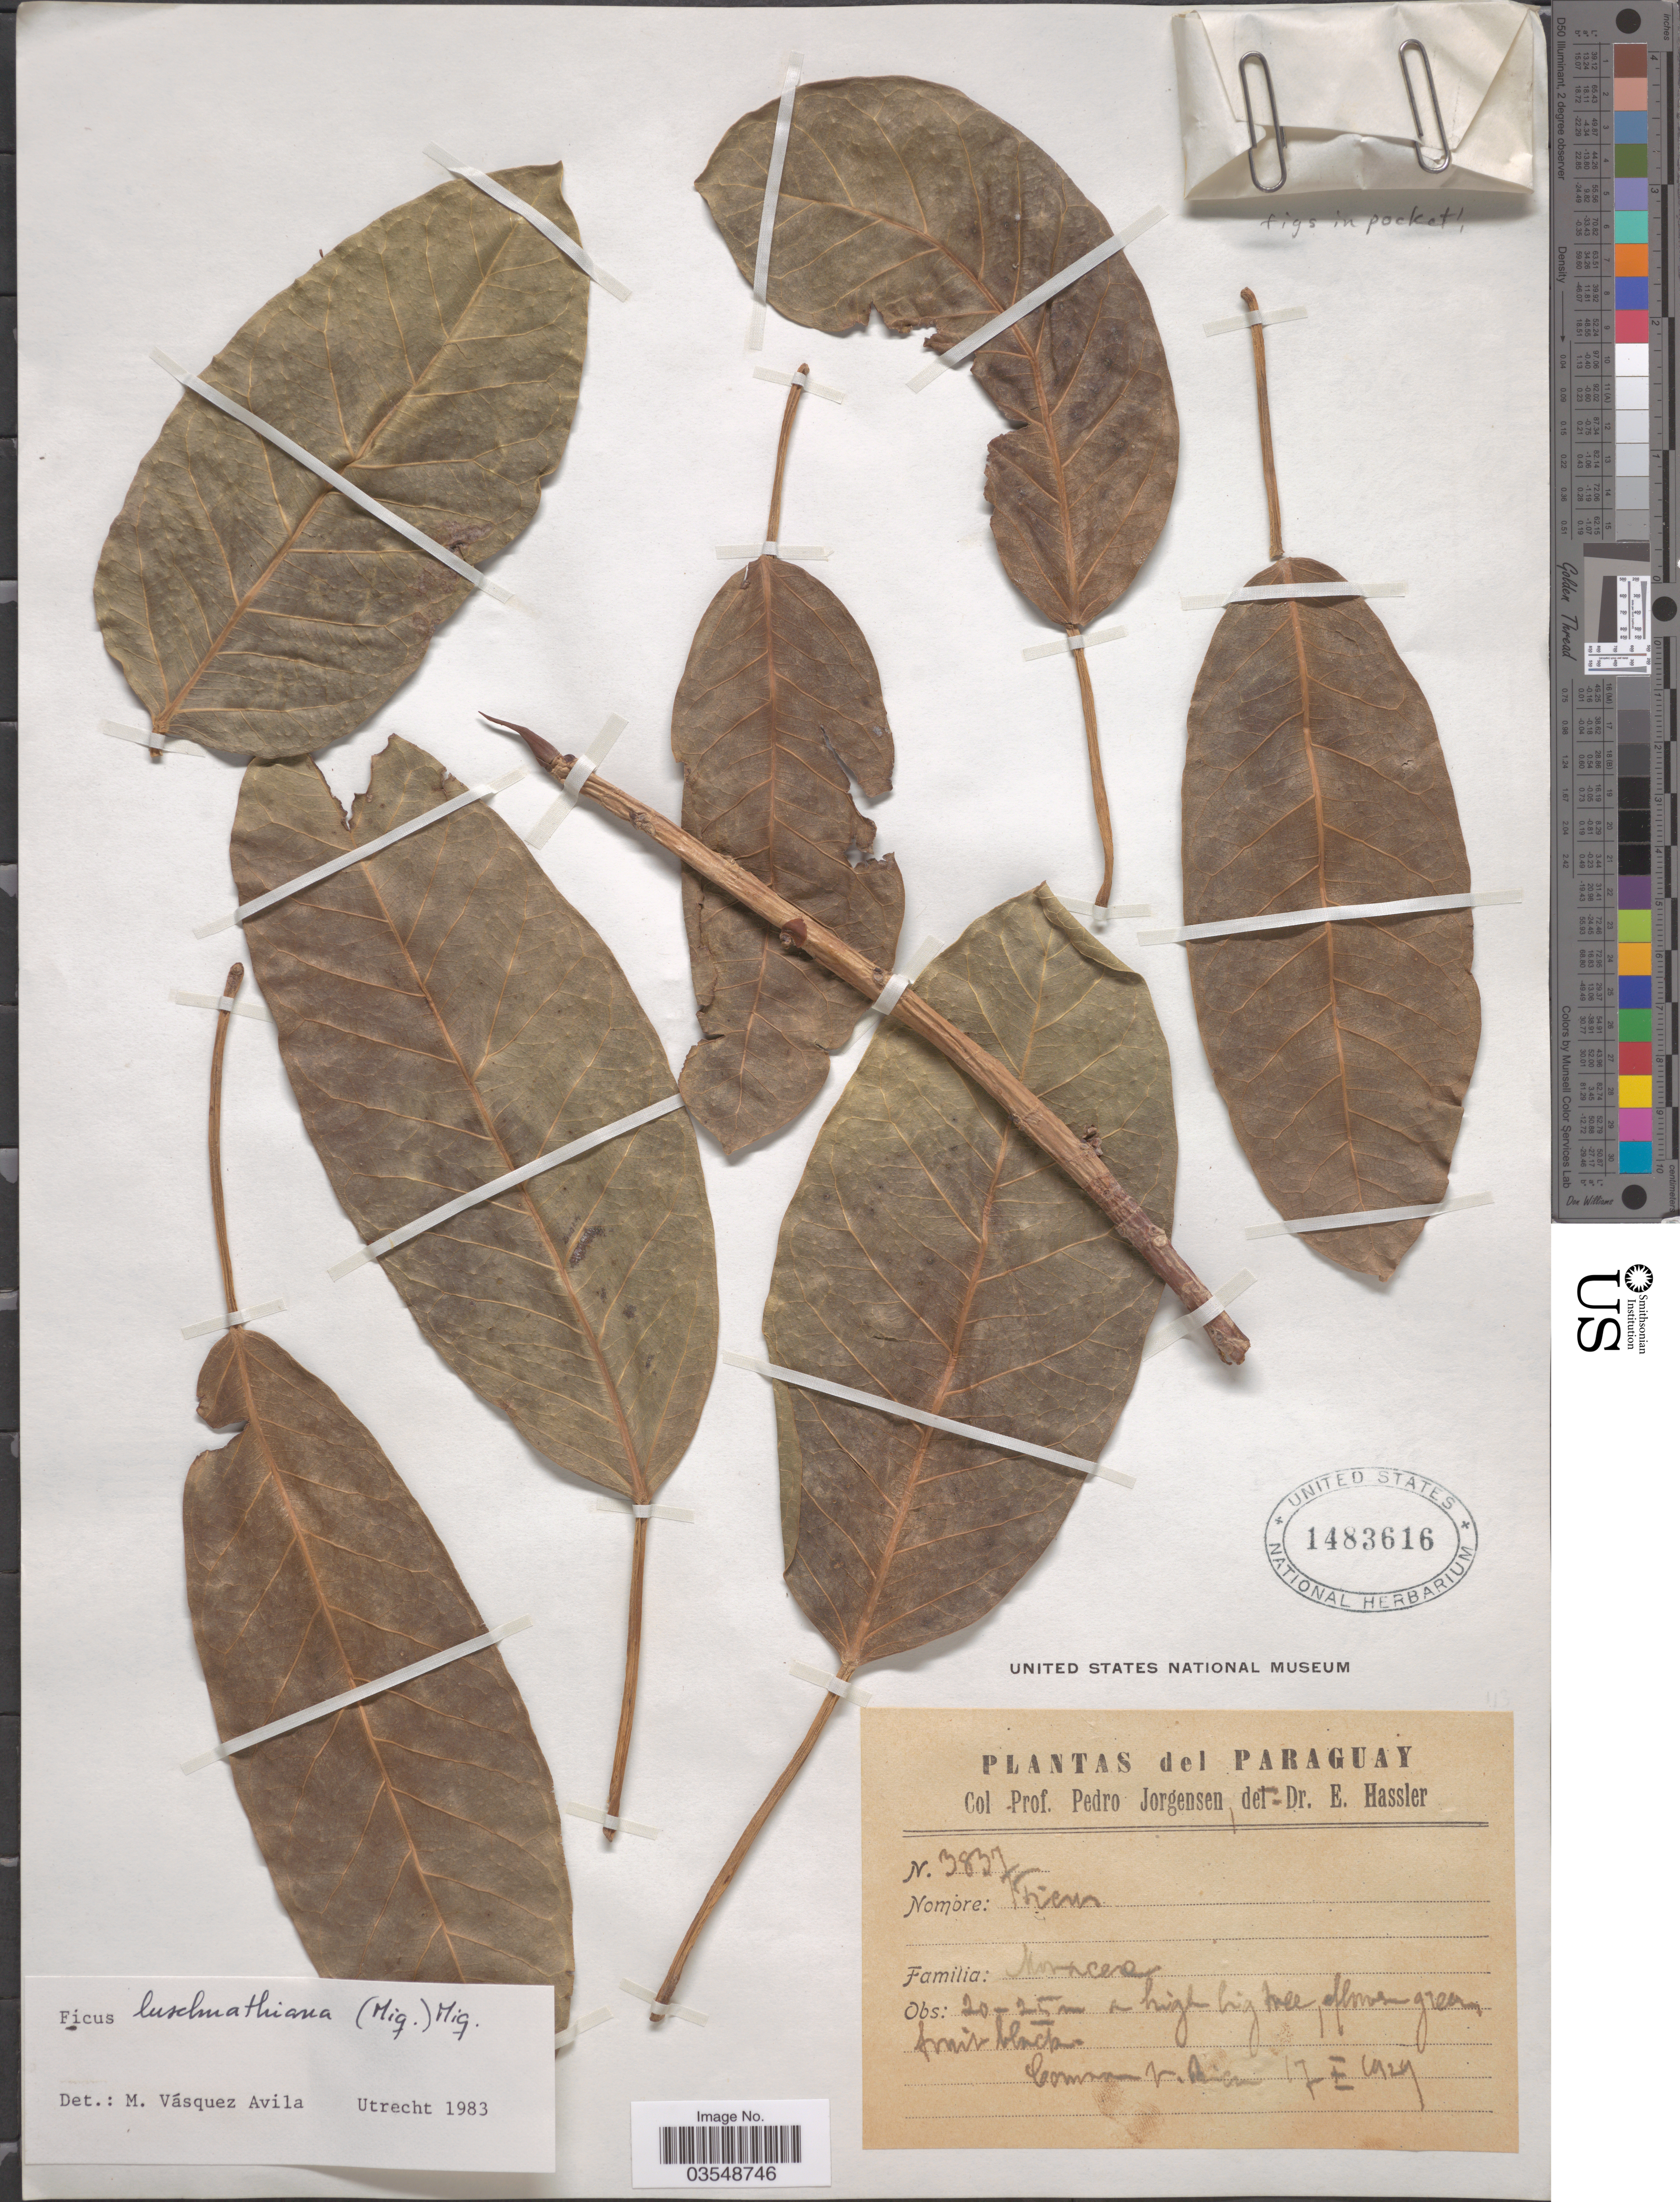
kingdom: Plantae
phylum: Tracheophyta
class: Magnoliopsida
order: Rosales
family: Moraceae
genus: Ficus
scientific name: Ficus luschnathiana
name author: (Miq.) Miq.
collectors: P. Jörgensen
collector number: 3837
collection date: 1929-10-17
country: Paraguay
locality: V. Rica.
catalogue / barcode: US 1483616